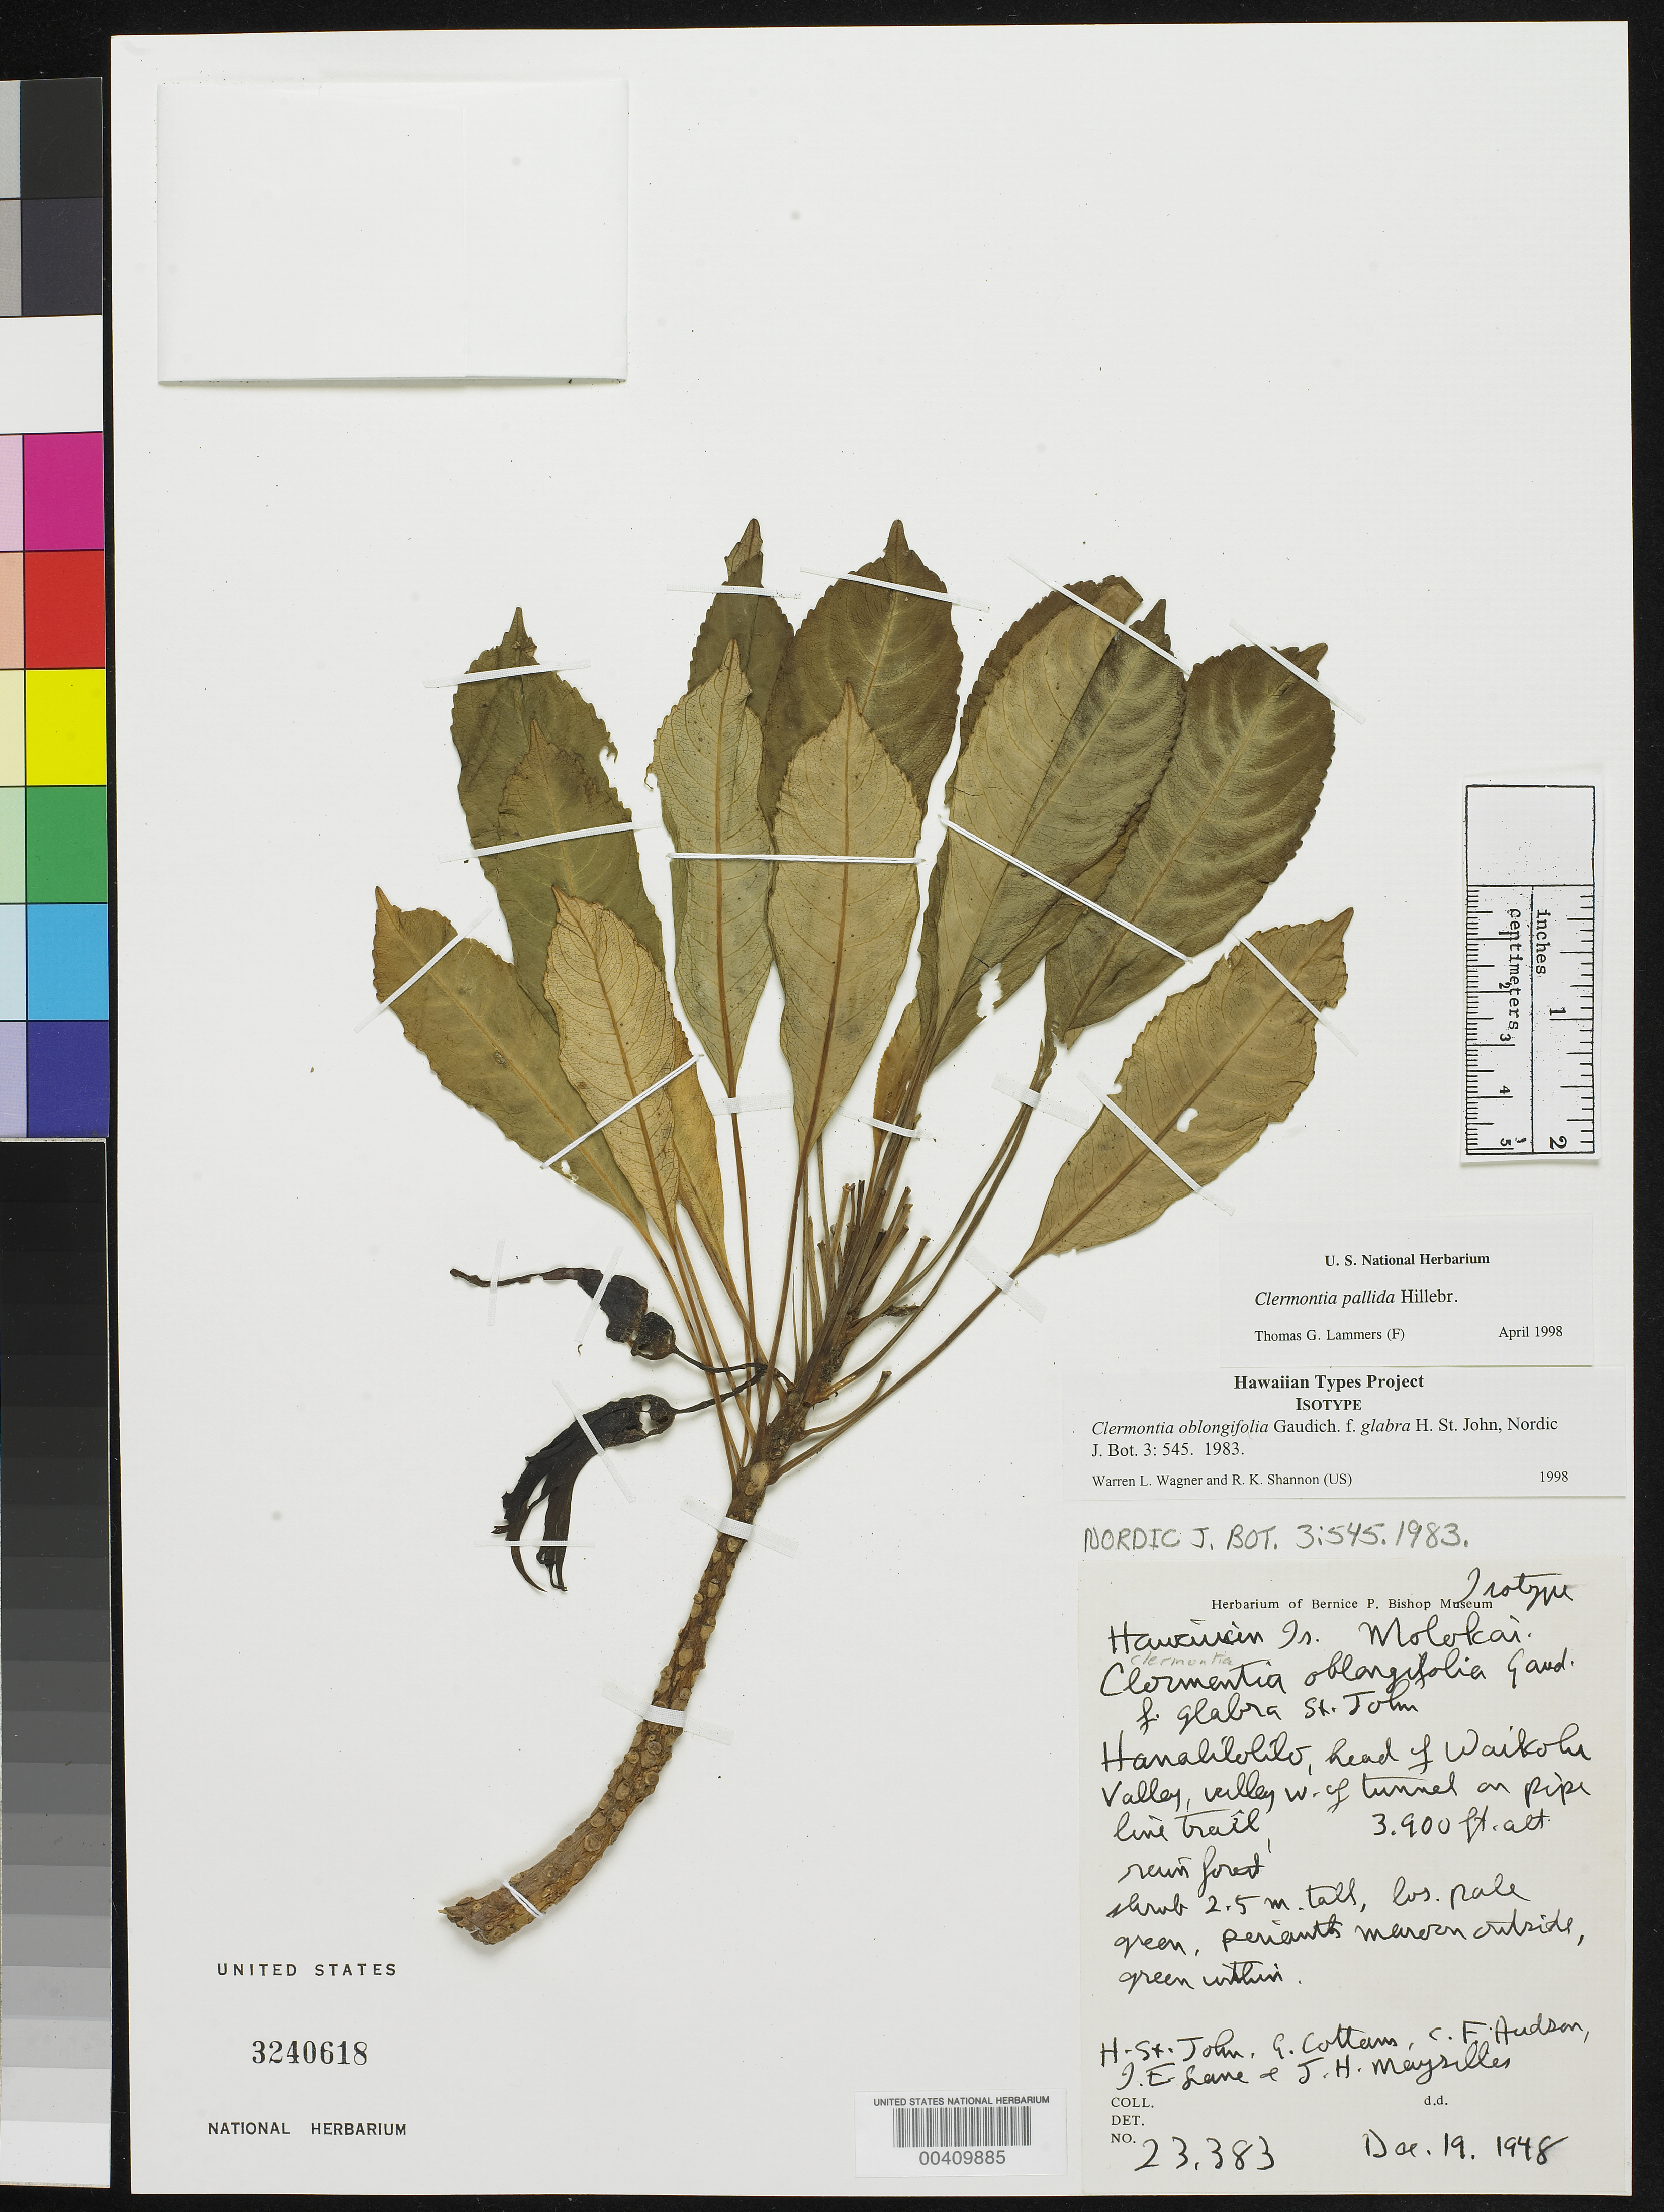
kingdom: Plantae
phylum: Tracheophyta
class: Magnoliopsida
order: Asterales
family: Campanulaceae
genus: Clermontia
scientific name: Clermontia oblongifolia f. glabra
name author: H. St. John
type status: Isotype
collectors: J. St. John, G. Cottam, C. Husdon, J. E. Lane & J. Maysilles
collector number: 23383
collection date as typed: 19 Dec 1948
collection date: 1948-12-19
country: United States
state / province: Hawaii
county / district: Maui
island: Moloka'i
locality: Hanalilolilo, head of Waikolu Valley, valley W of tunnel on pipe line trail.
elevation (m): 1189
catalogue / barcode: US 3240618